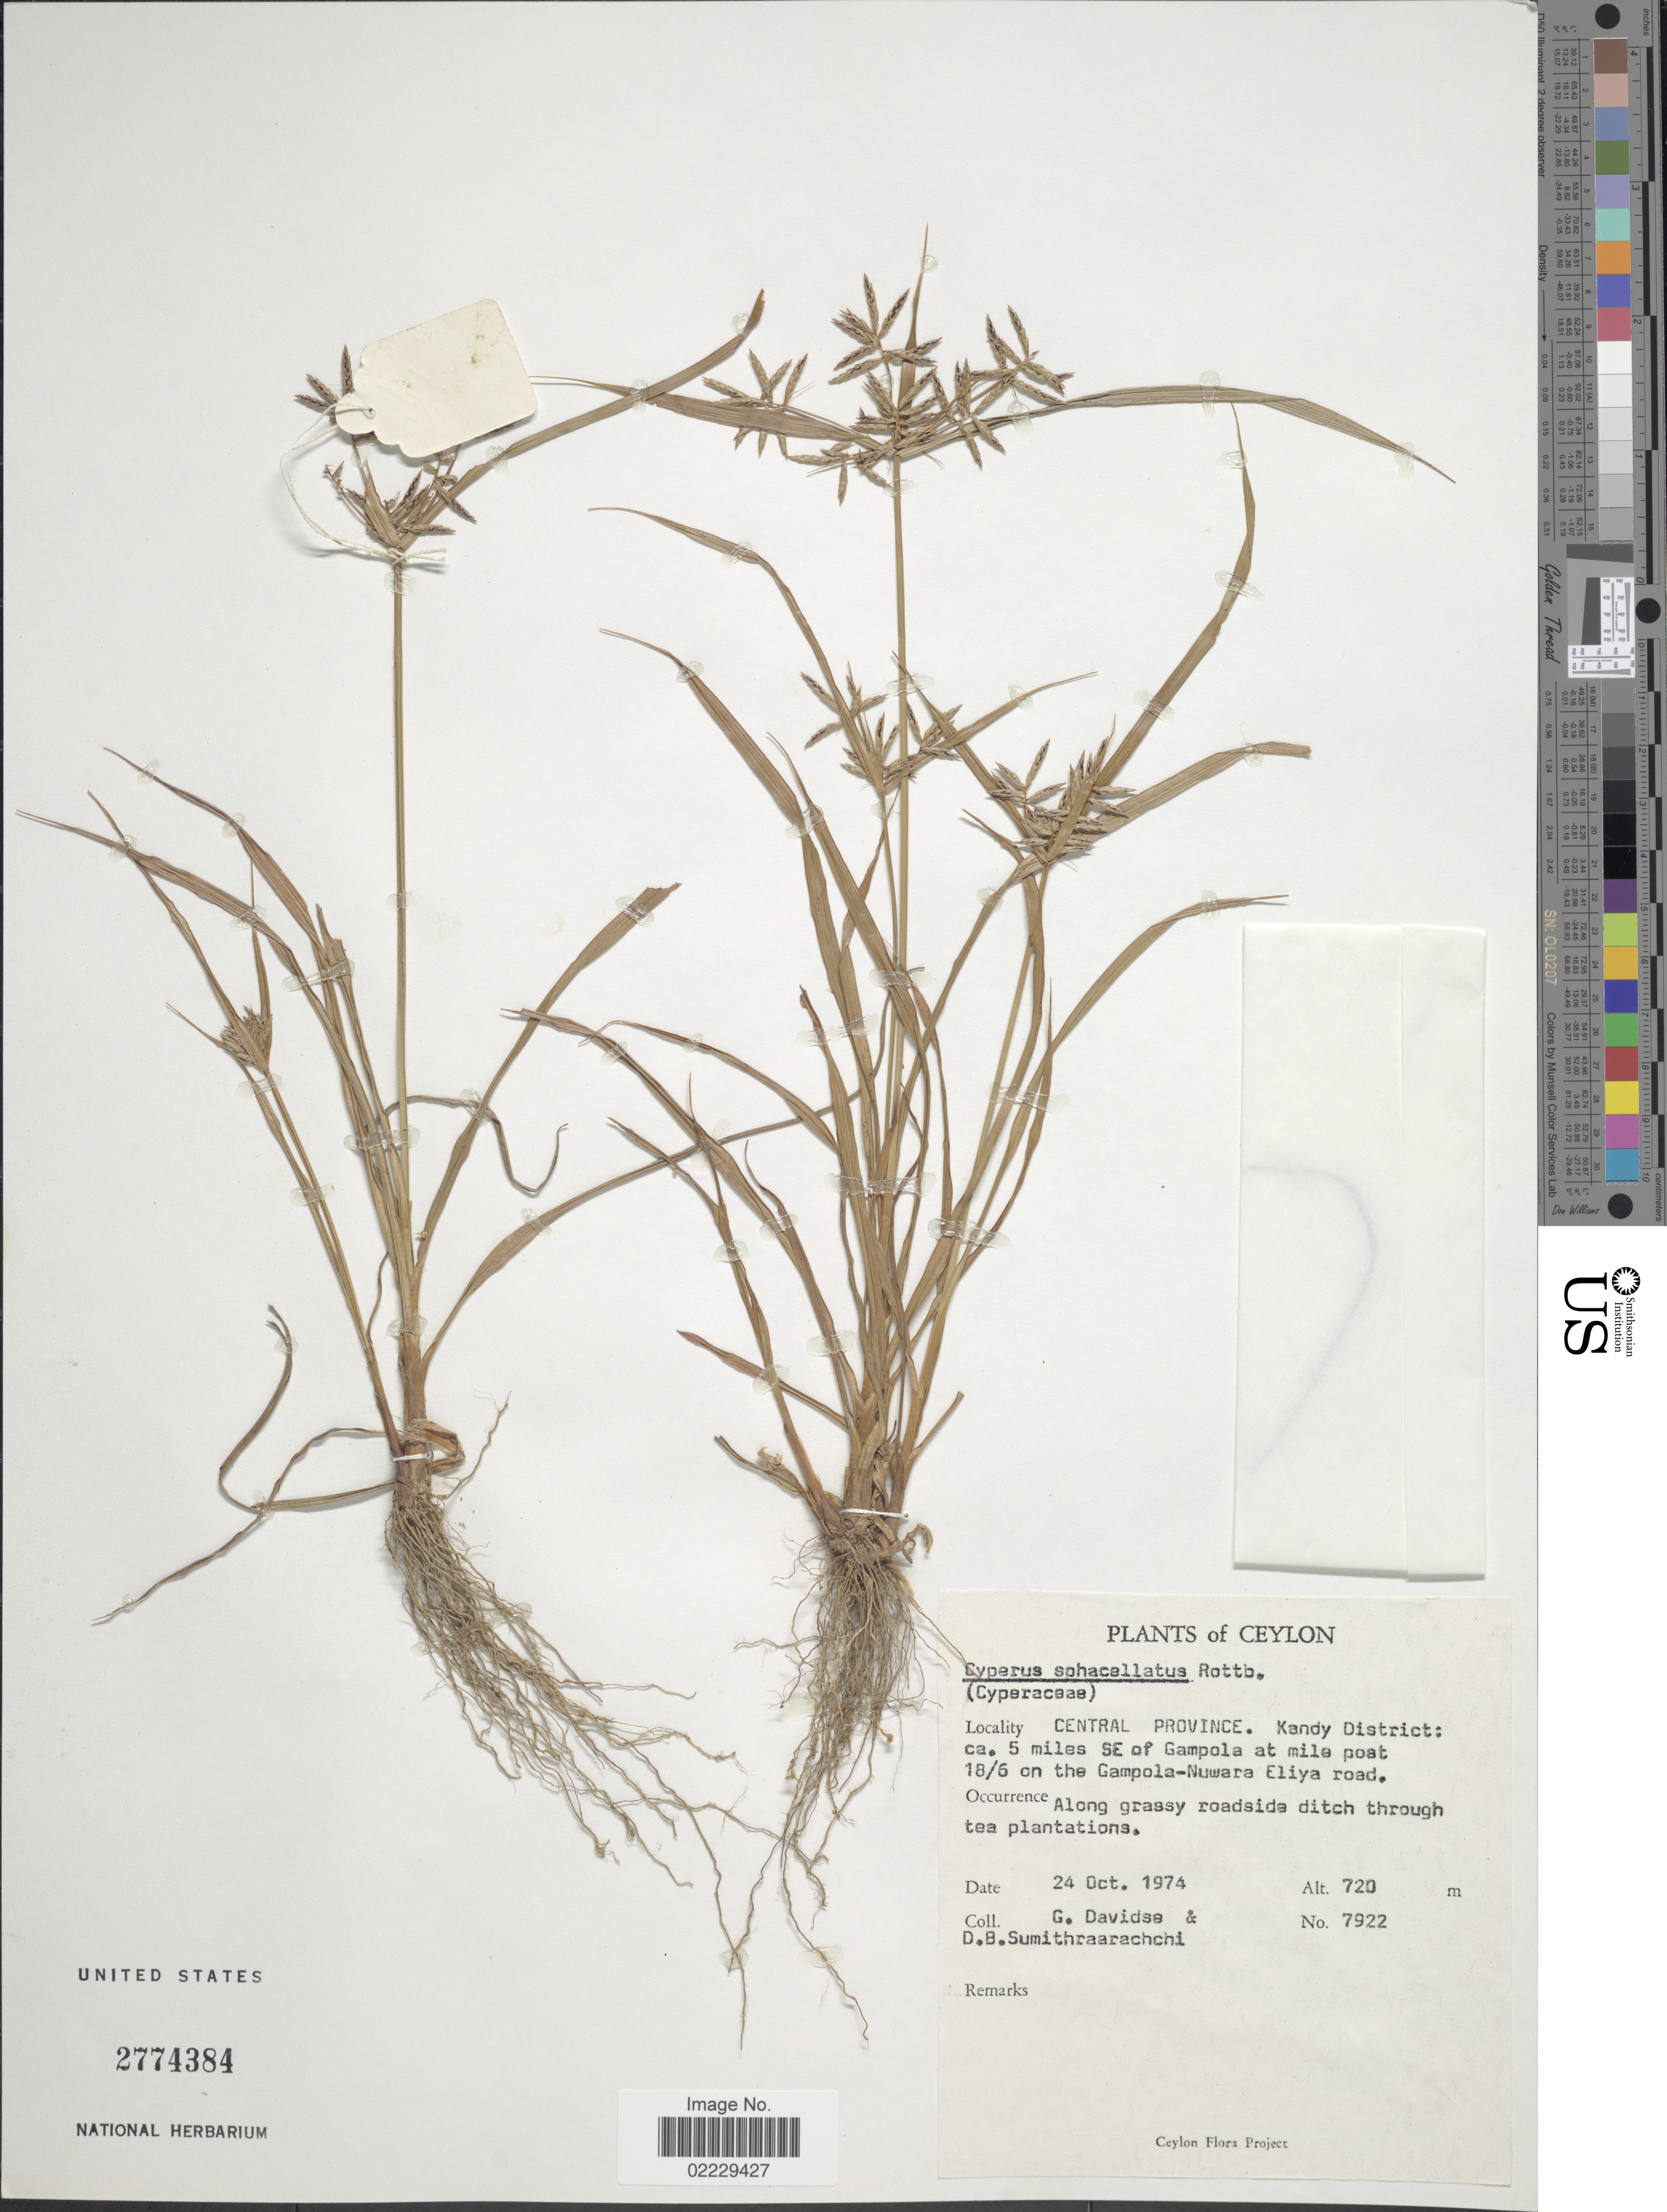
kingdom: Plantae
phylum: Tracheophyta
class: Liliopsida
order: Poales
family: Cyperaceae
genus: Cyperus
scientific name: Cyperus sphacelatus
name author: Rottb.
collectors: G. Davidse & D. B. Sumithraarachchi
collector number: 7922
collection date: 1974-10-24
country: Sri Lanka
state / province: Central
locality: Kandy District: ca. 5 miles SE of Gampola at mile post 18/6 on the Gampola-Nuwara Eliya Road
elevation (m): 720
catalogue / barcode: US 2774384